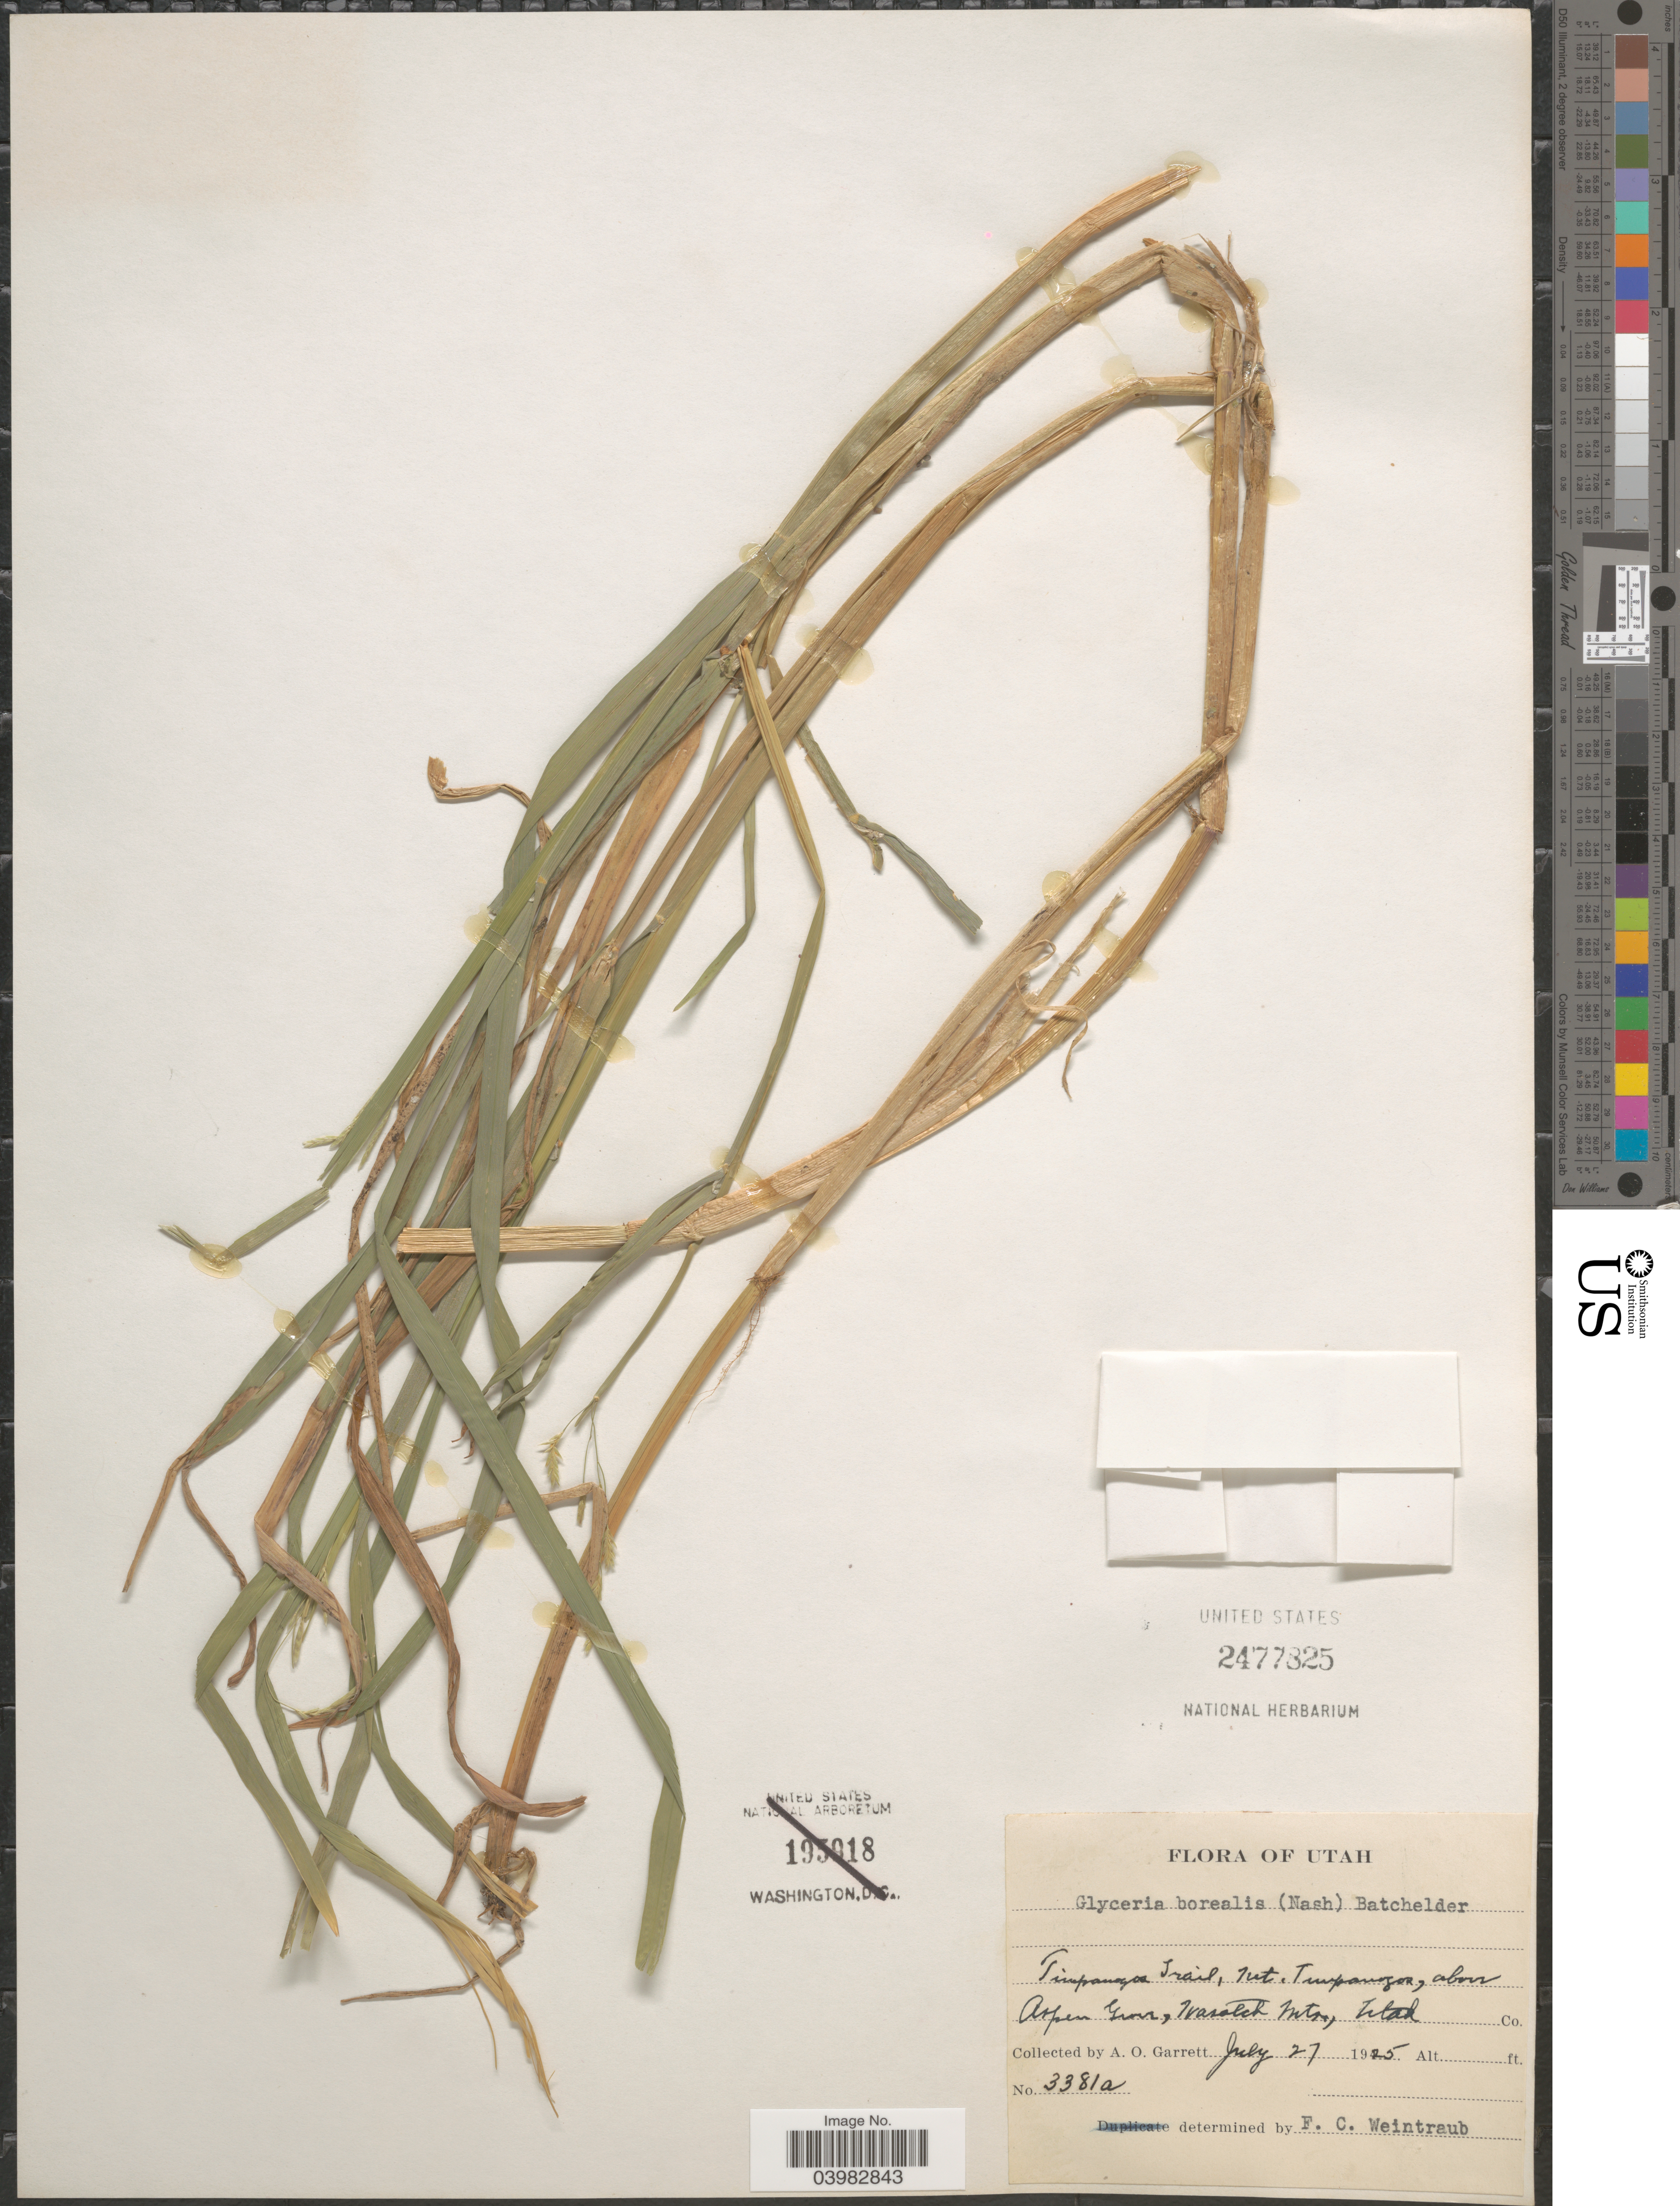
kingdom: Plantae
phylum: Tracheophyta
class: Liliopsida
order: Poales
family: Poaceae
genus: Glyceria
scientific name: Glyceria borealis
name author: (Nash) Batchelder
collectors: A. O. Garrett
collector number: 3381a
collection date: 1925-07-27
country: United States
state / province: Utah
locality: Timpanogos Trail, Mt. Timpanogos, above Aspen Grove, Wasatch Mts, Utah Co.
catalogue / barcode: US 2477825